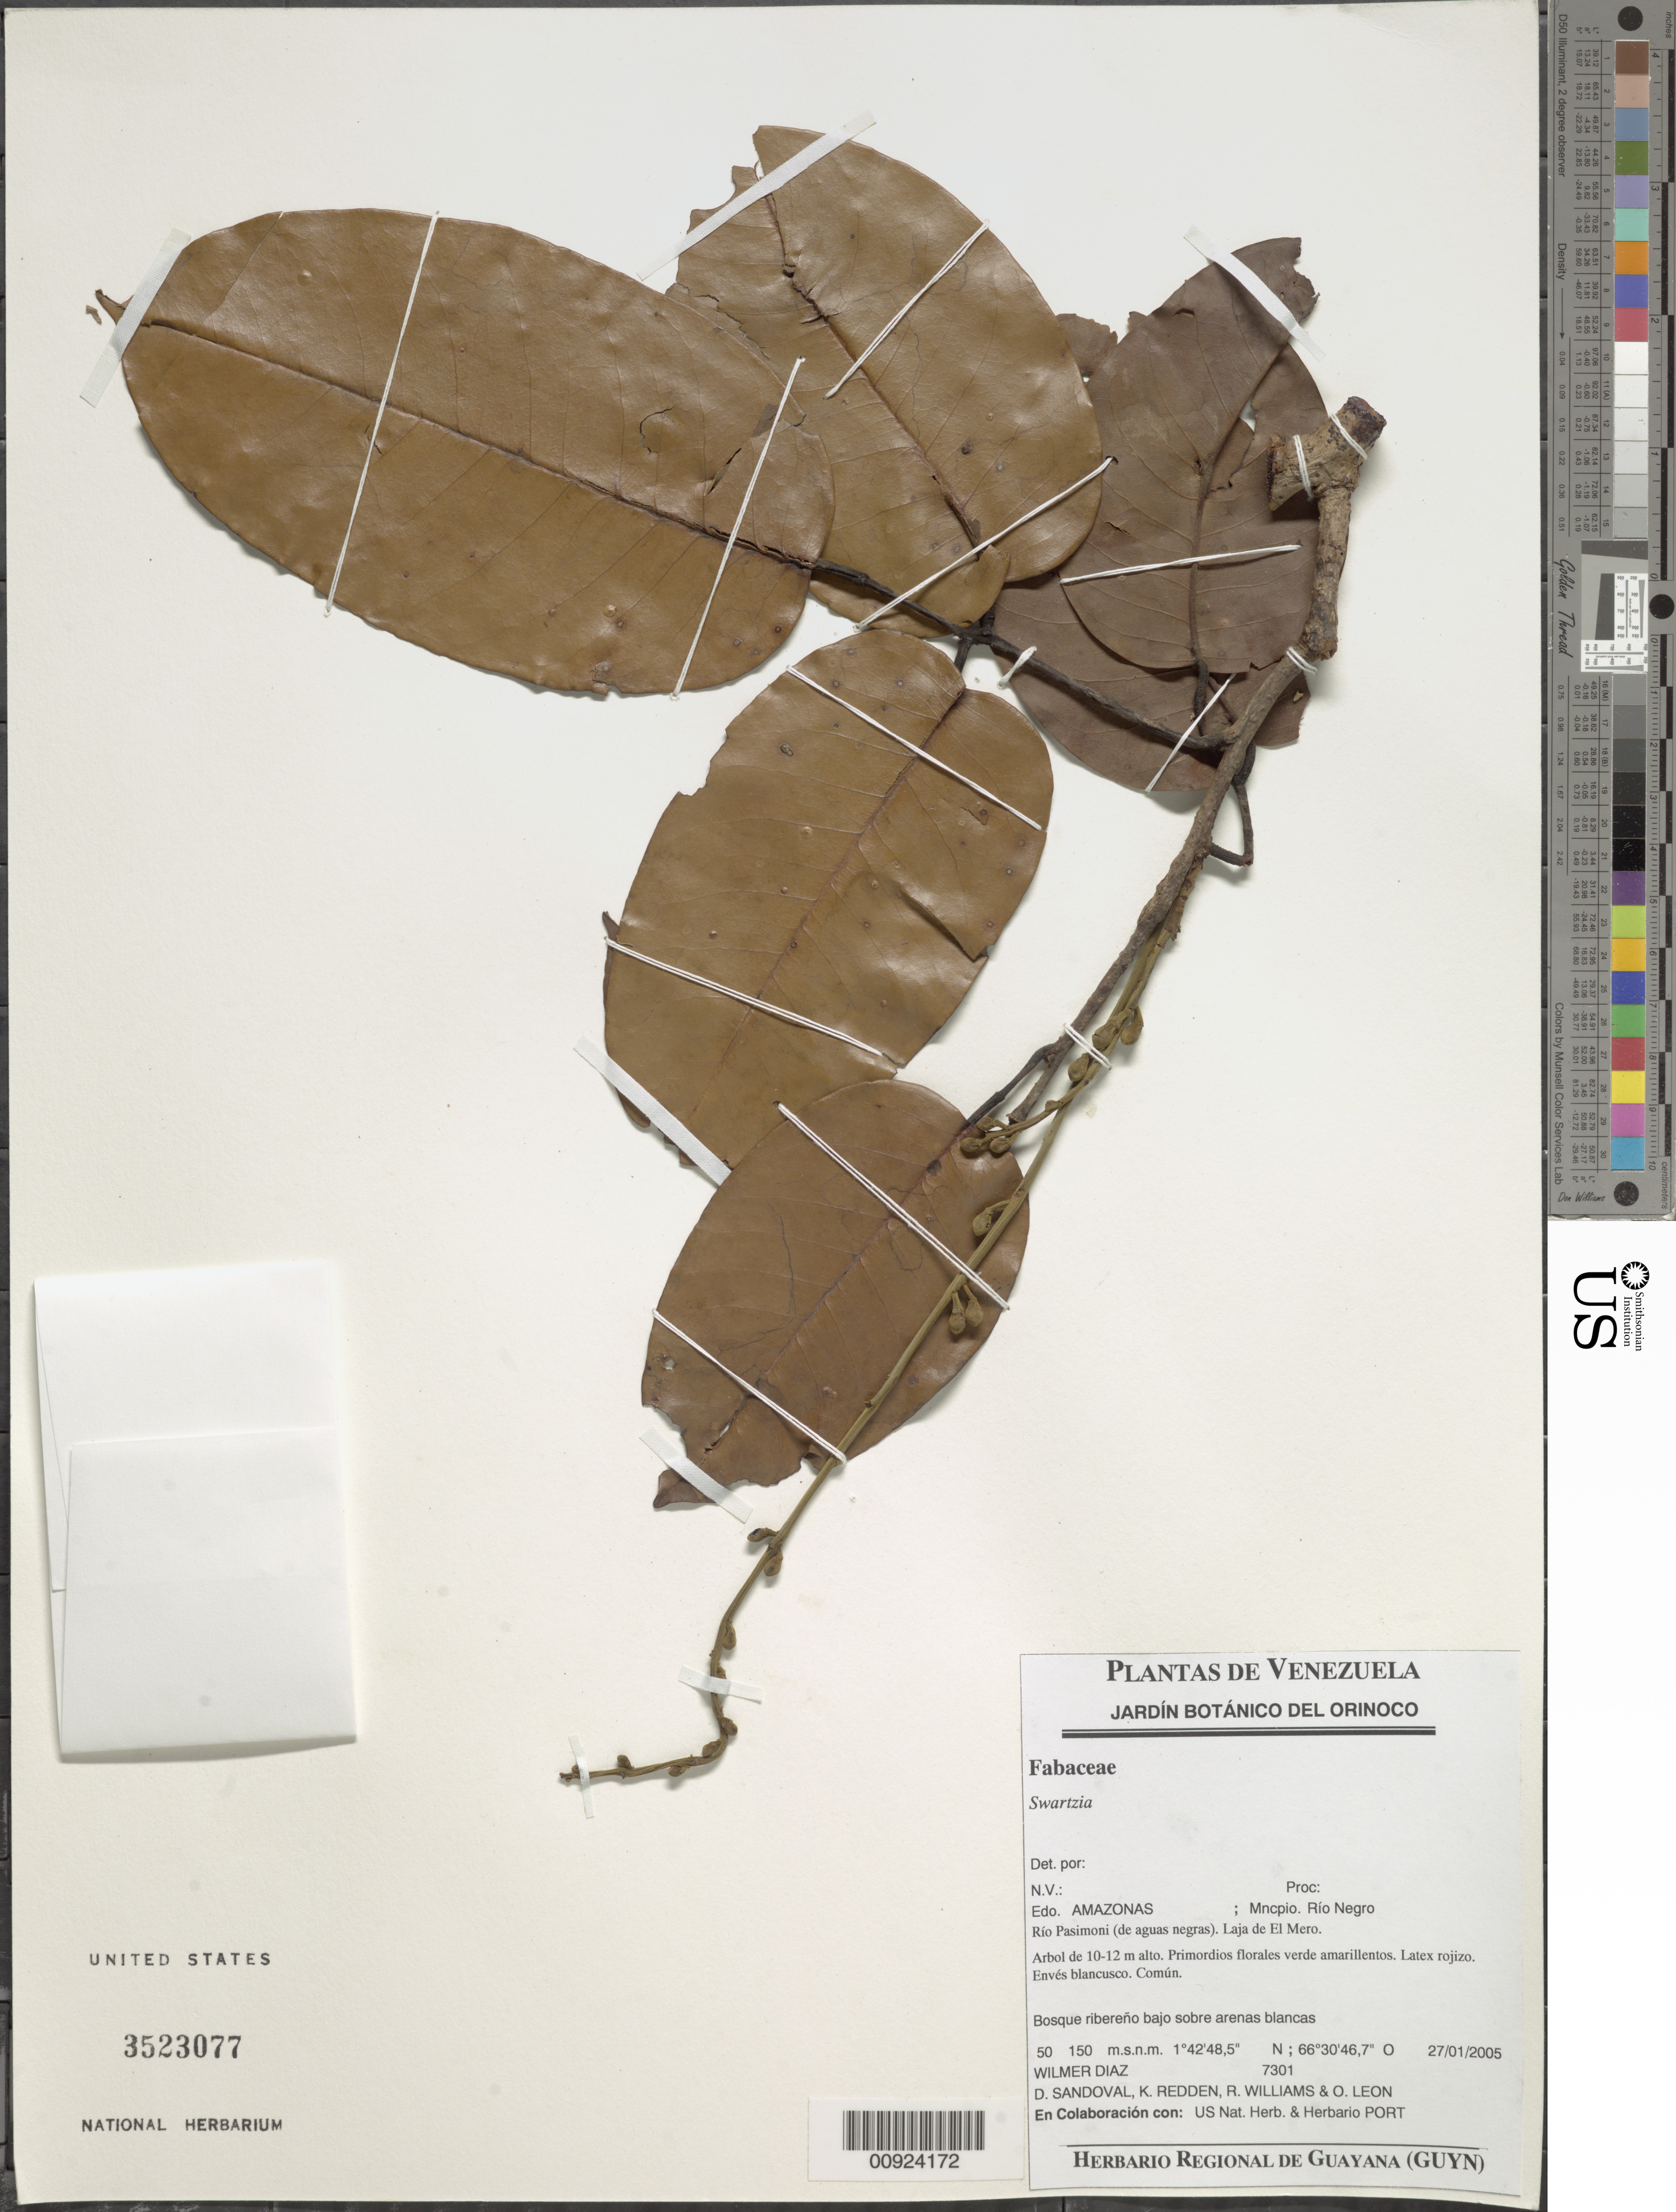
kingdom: Plantae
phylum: Tracheophyta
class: Magnoliopsida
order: Fabales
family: Fabaceae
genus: Swartzia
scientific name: Swartzia sp.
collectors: W. Díaz P., D. Sandoval, K. M. Redden, R. Williams & O. León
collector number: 7301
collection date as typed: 27-Jan-05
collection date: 2005-01-27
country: Venezuela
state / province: Amazonas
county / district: Río Negro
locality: Río Pasimoni (de aguas negras). Laja de El Mero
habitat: Bosque ribereno bajo sobre arenas blancas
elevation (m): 50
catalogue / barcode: US 3523077